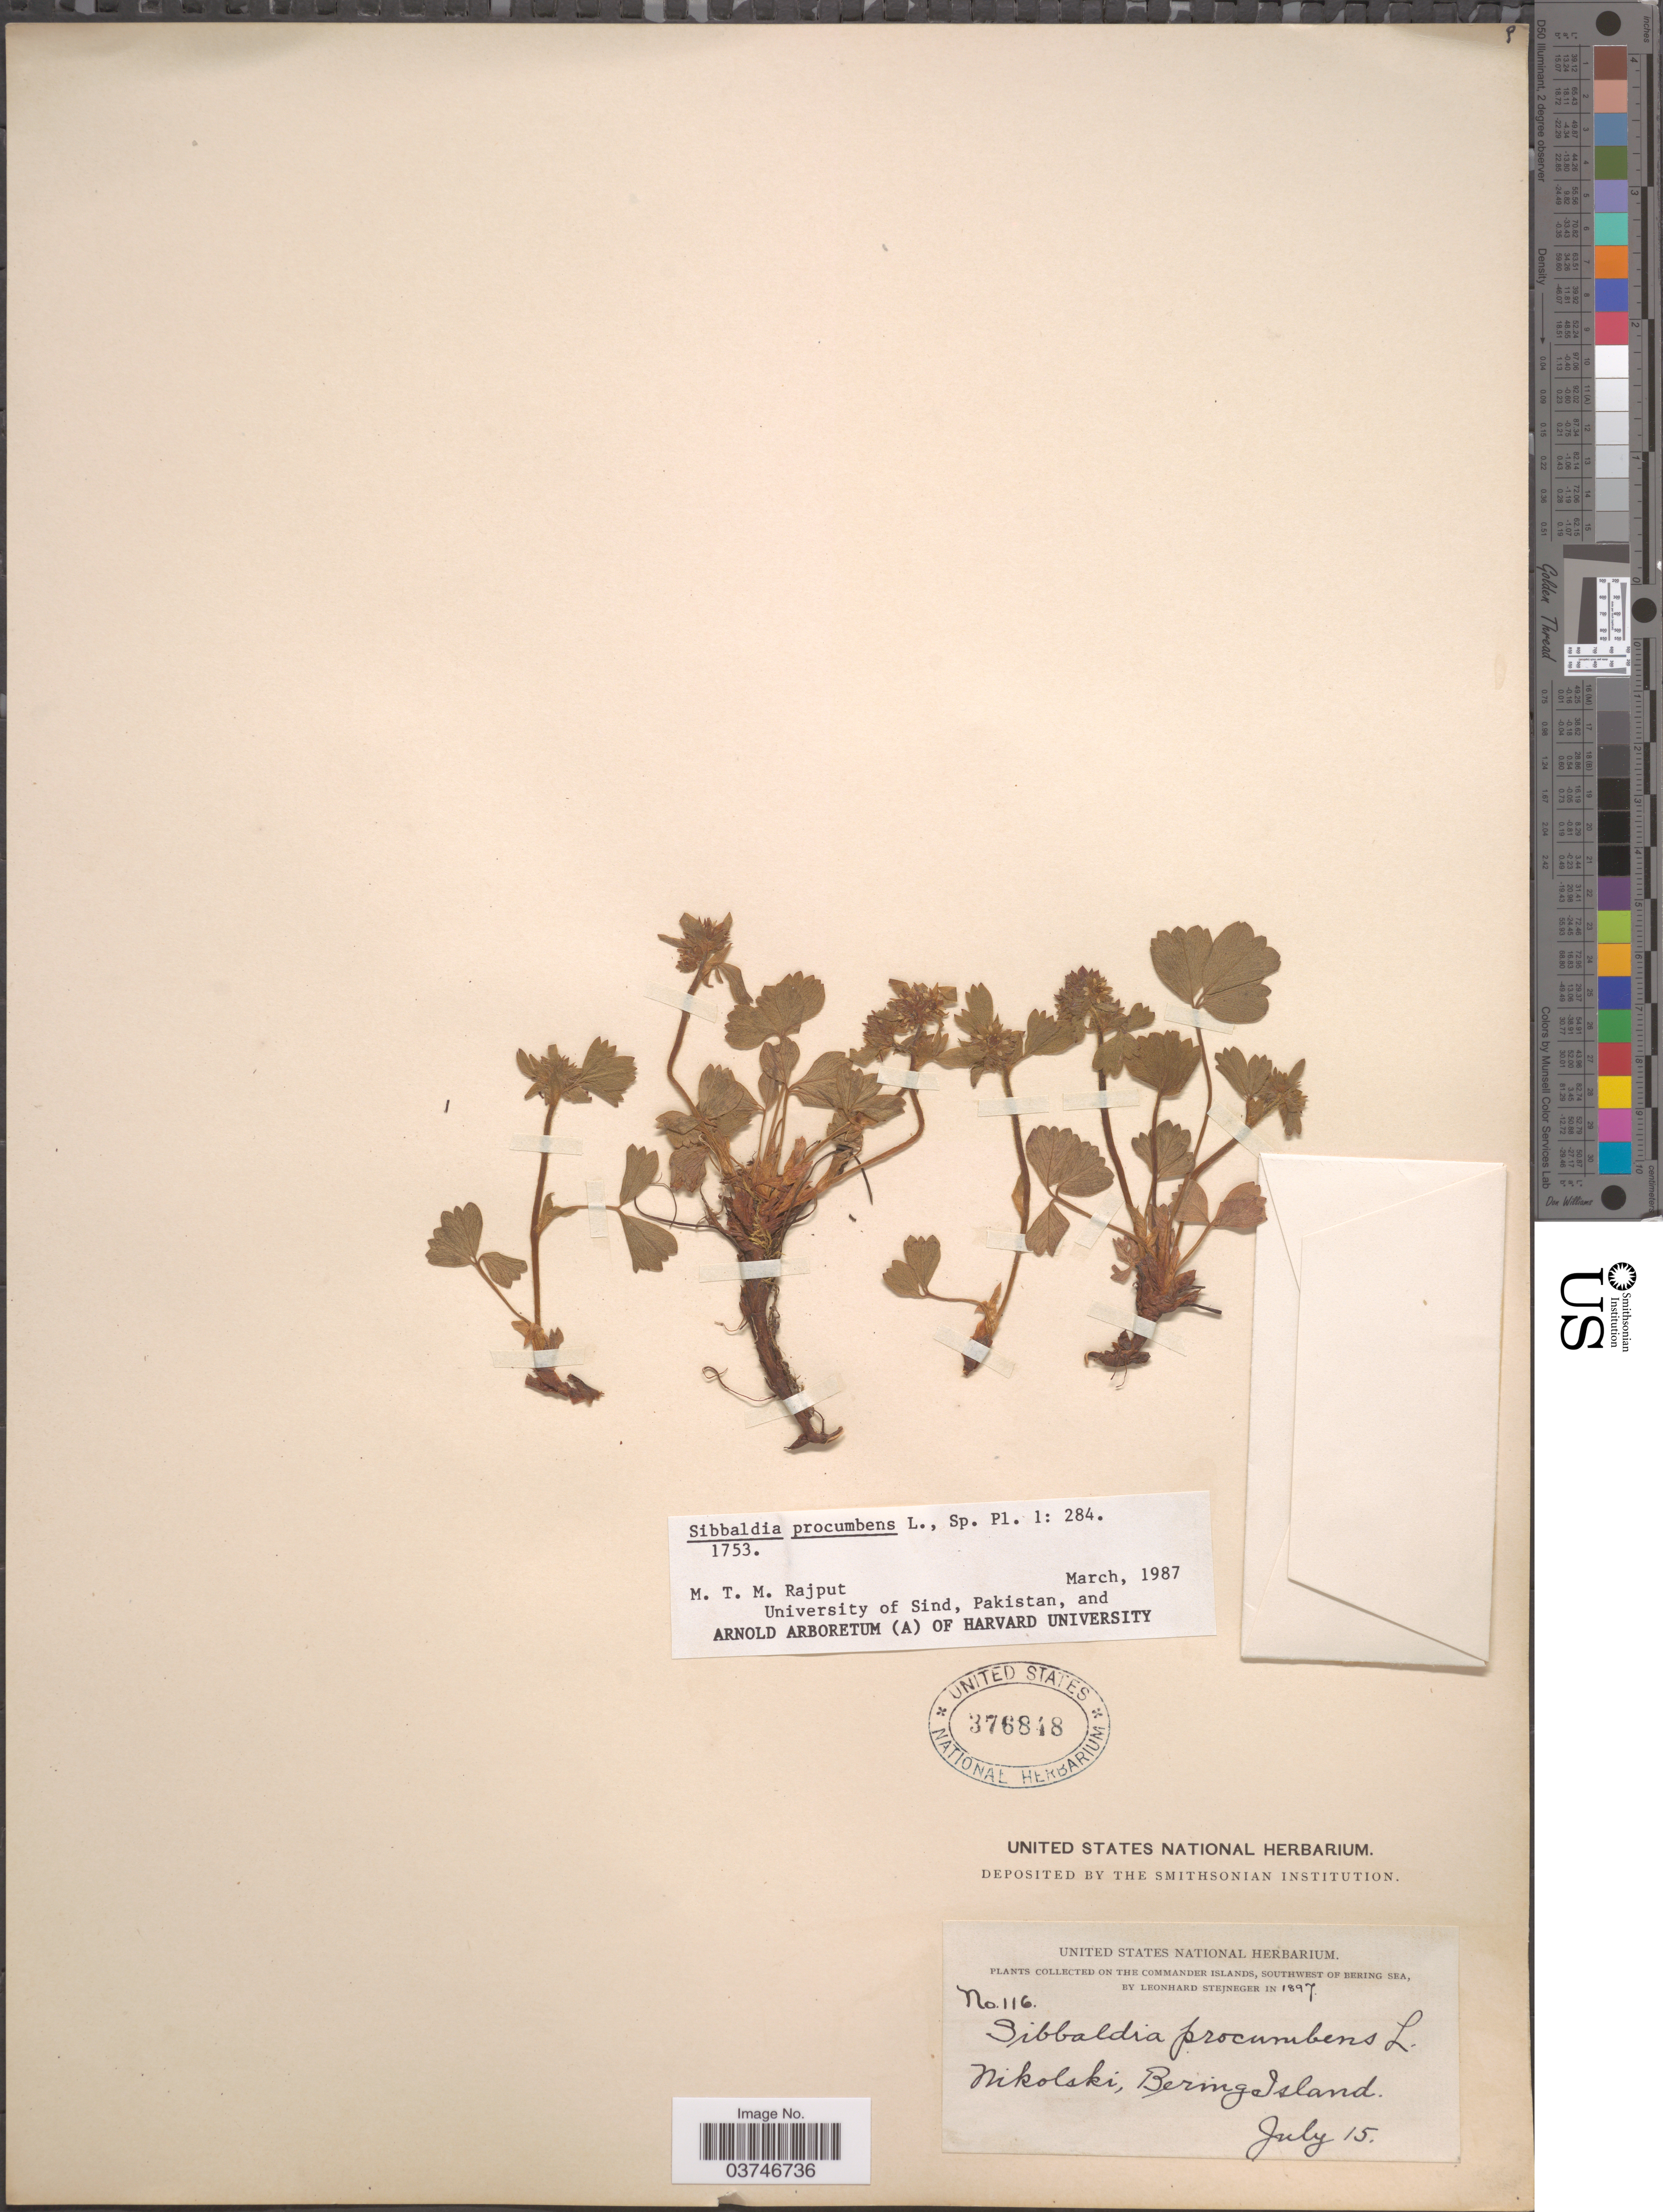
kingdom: Plantae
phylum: Tracheophyta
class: Magnoliopsida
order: Rosales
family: Rosaceae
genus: Sibbaldia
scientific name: Sibbaldia procumbens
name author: L.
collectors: L. Stejneger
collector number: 116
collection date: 1897-07-15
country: Russian Federation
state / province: Kamchatka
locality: The Commander Islands, Southwest of Bering sea. Nikolski, Bering Island.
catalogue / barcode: US 376848